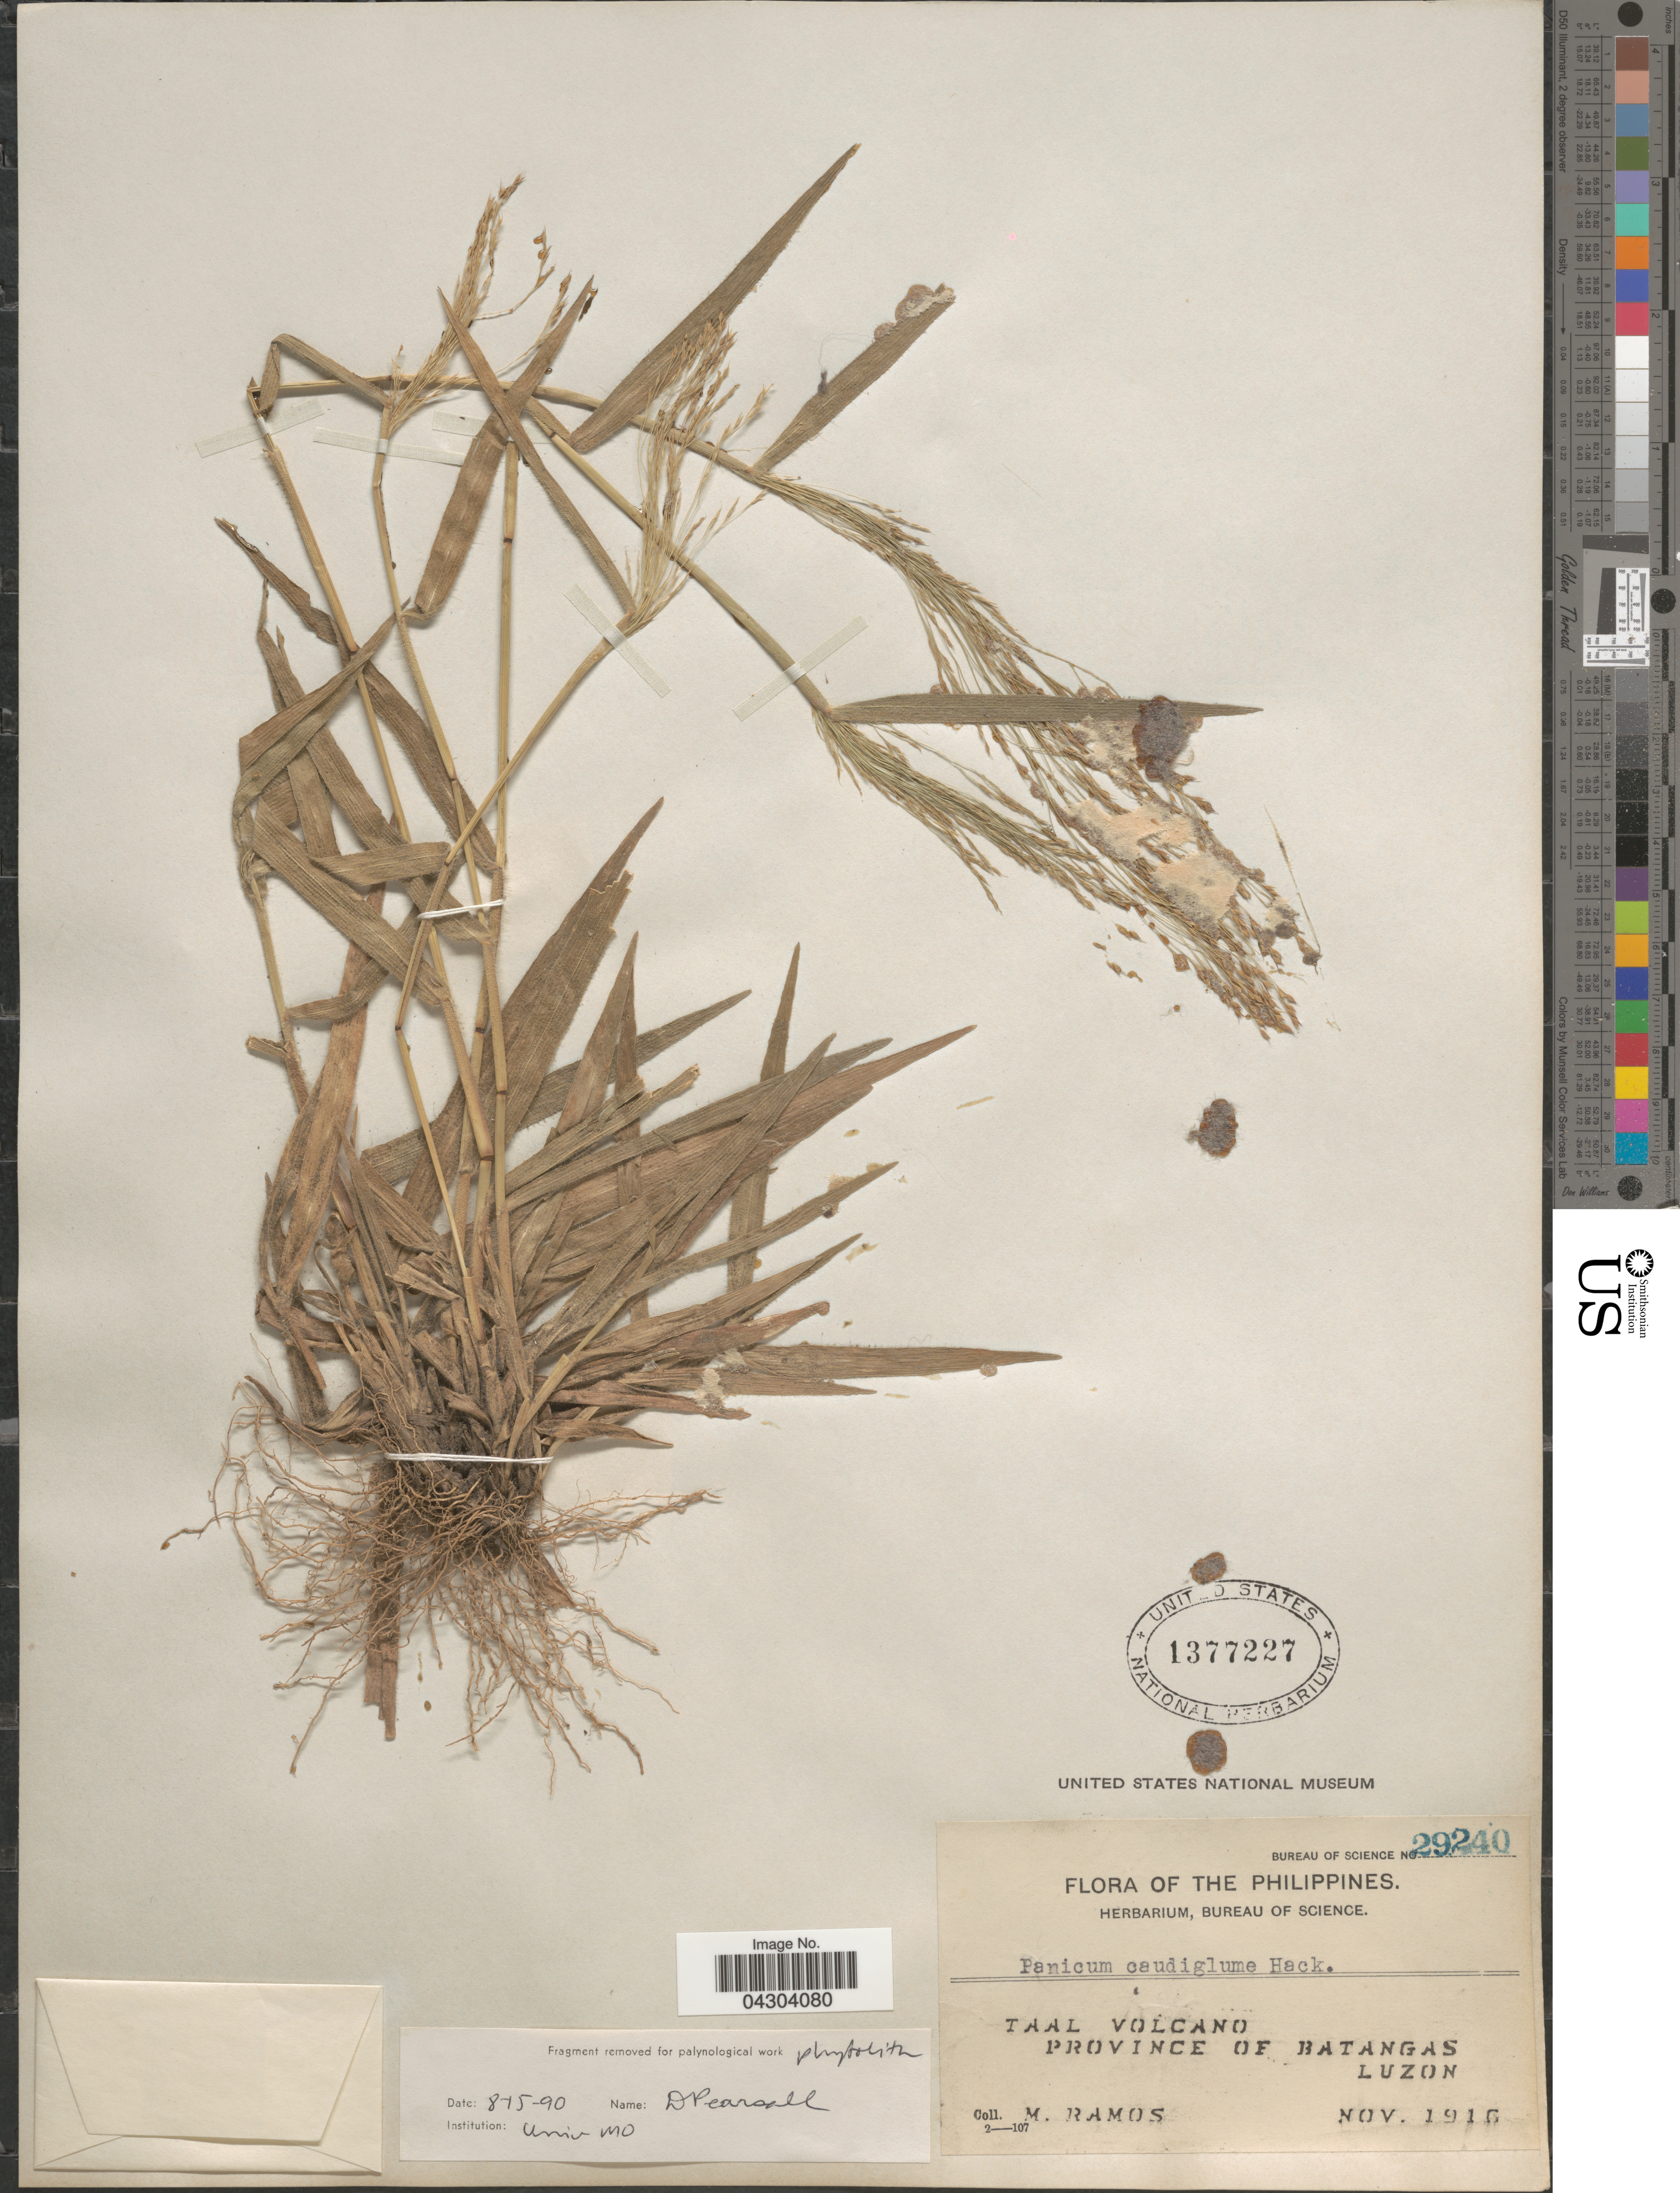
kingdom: Plantae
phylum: Tracheophyta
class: Liliopsida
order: Poales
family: Poaceae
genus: Panicum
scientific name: Panicum caudiglume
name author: Hack.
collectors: M. Ramos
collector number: Bureau of Science 29240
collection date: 1910-11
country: Philippines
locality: Taal Volcano. Province of Batangas. Luzon.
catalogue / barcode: US 1377227